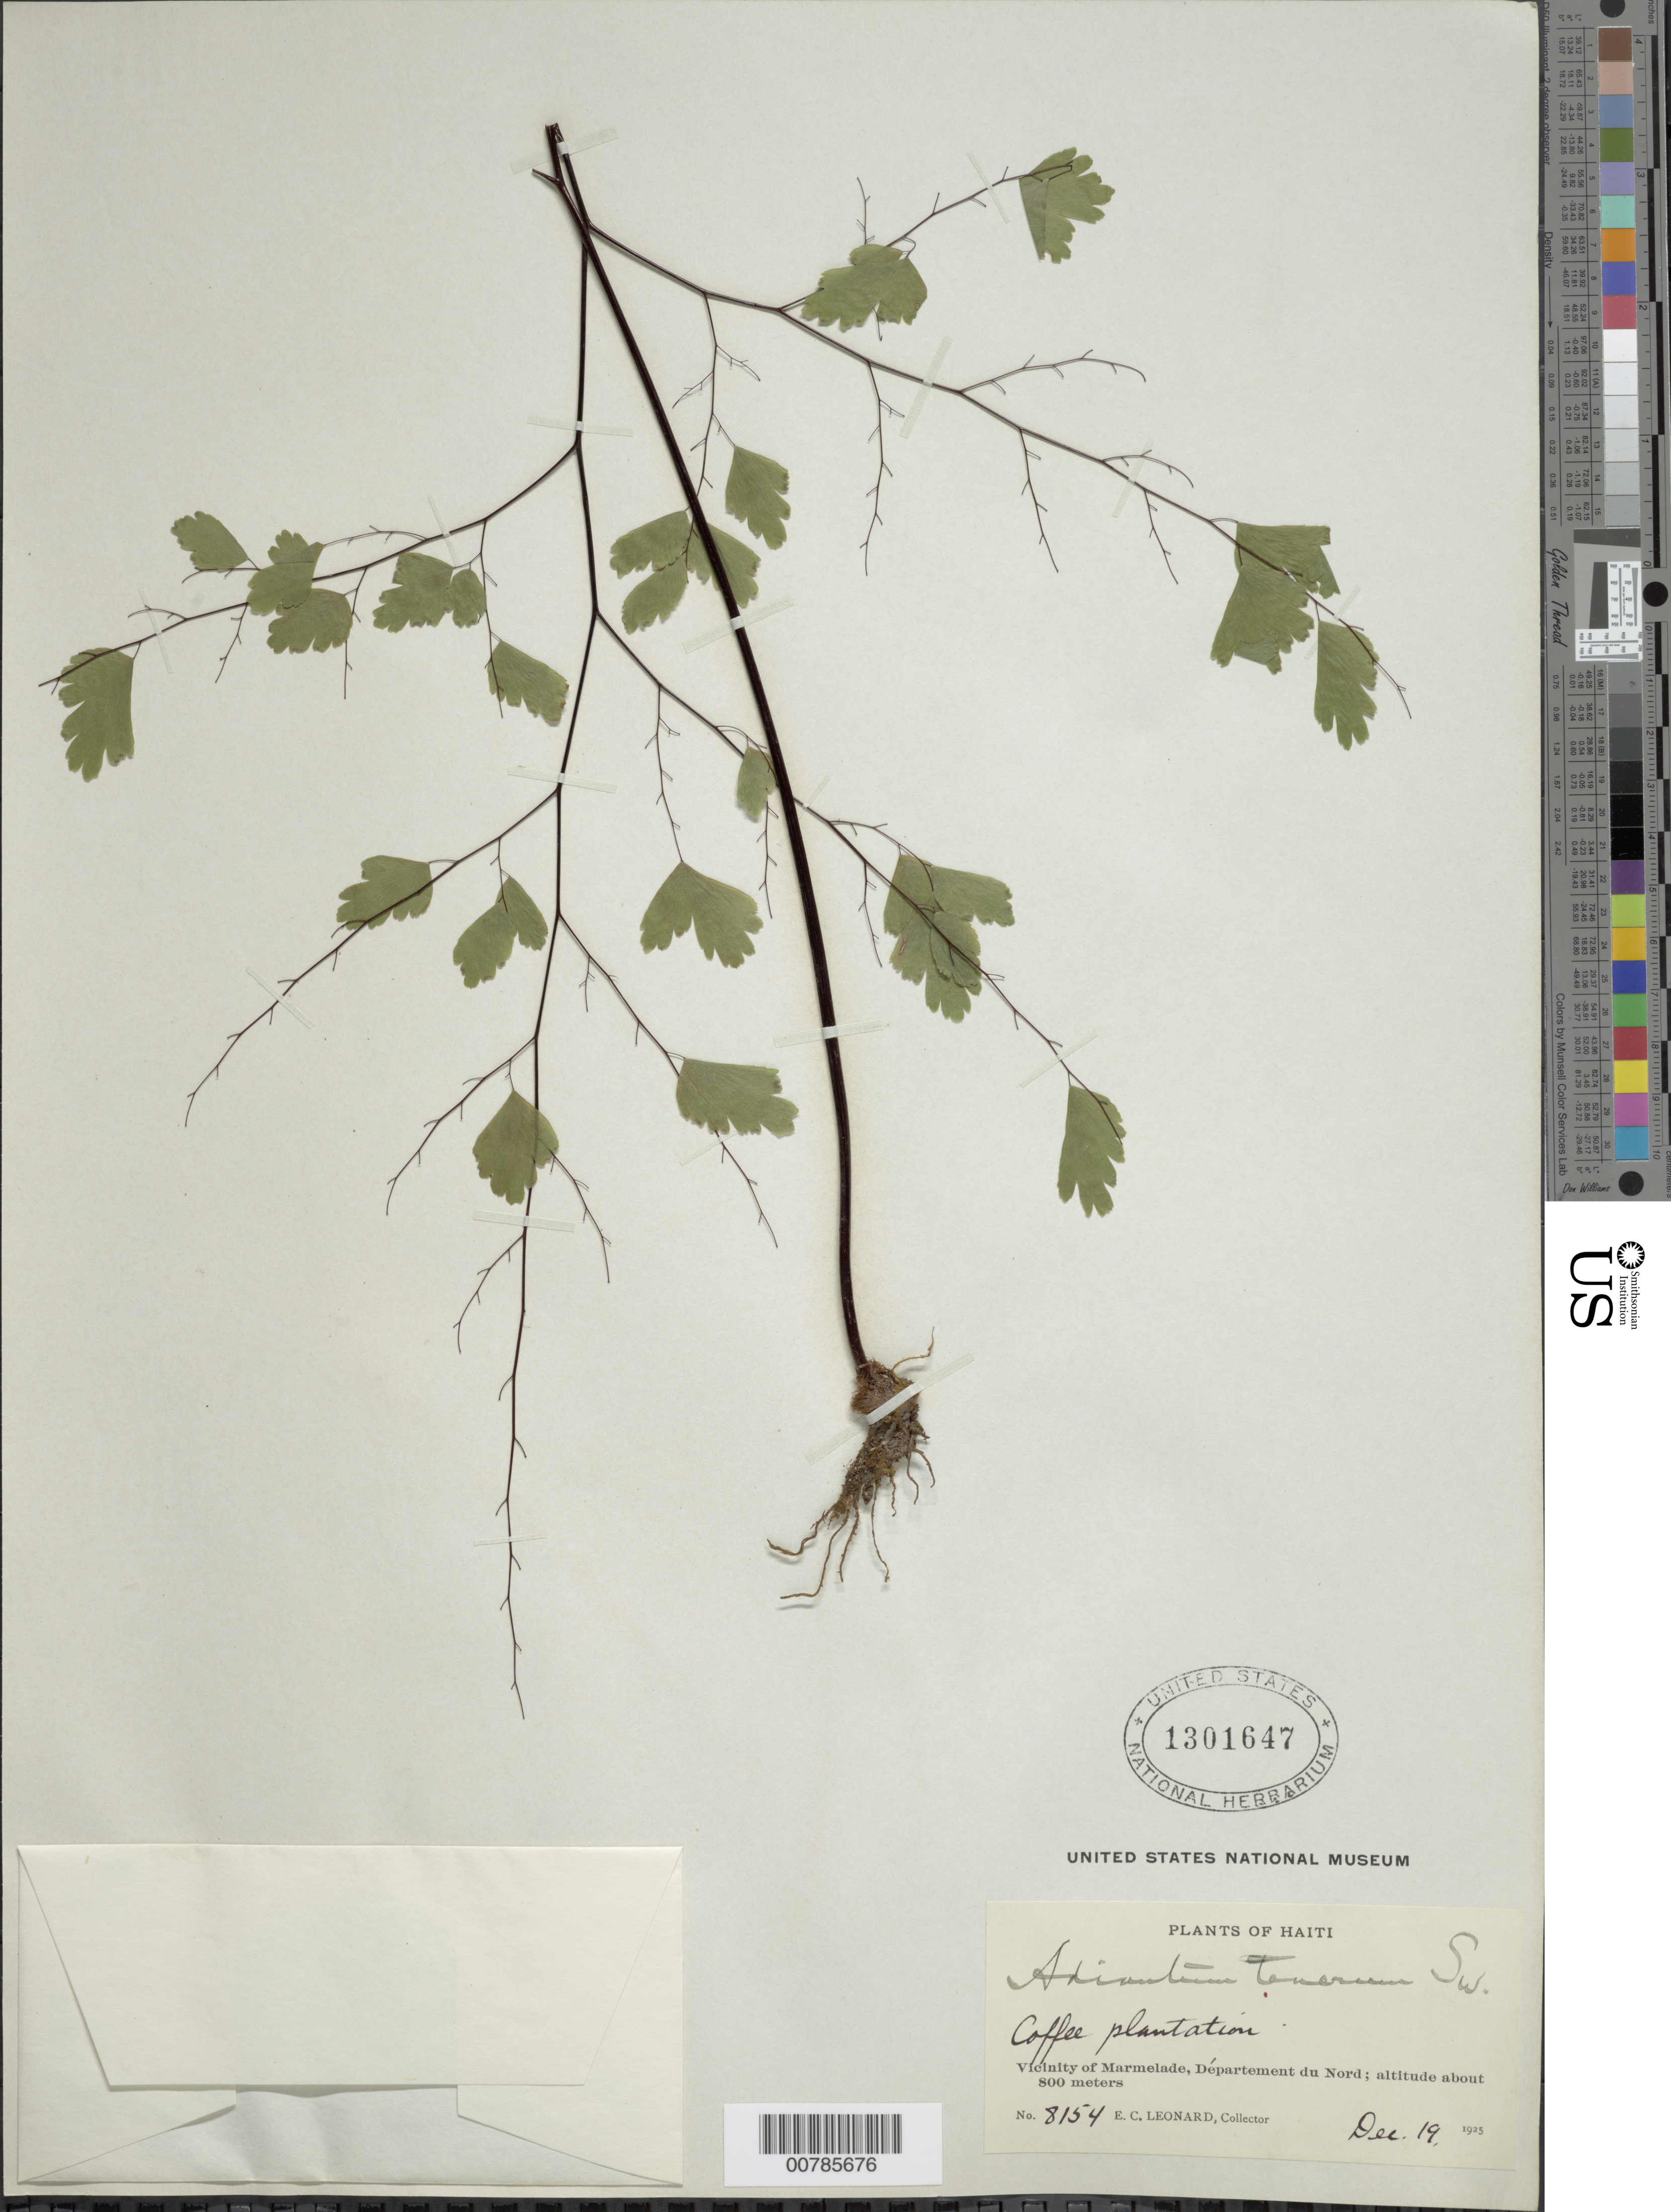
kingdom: Plantae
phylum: Tracheophyta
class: Polypodiopsida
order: Polypodiales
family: Pteridaceae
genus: Adiantum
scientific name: Adiantum tenerum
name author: Sw.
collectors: E. C. Leonard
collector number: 8154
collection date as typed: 19 Dec 1925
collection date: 1925-12-19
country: Haiti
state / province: Nord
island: Hispaniola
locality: Marmelade, vicinity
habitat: Coffee plantation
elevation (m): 800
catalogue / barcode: US 1301647